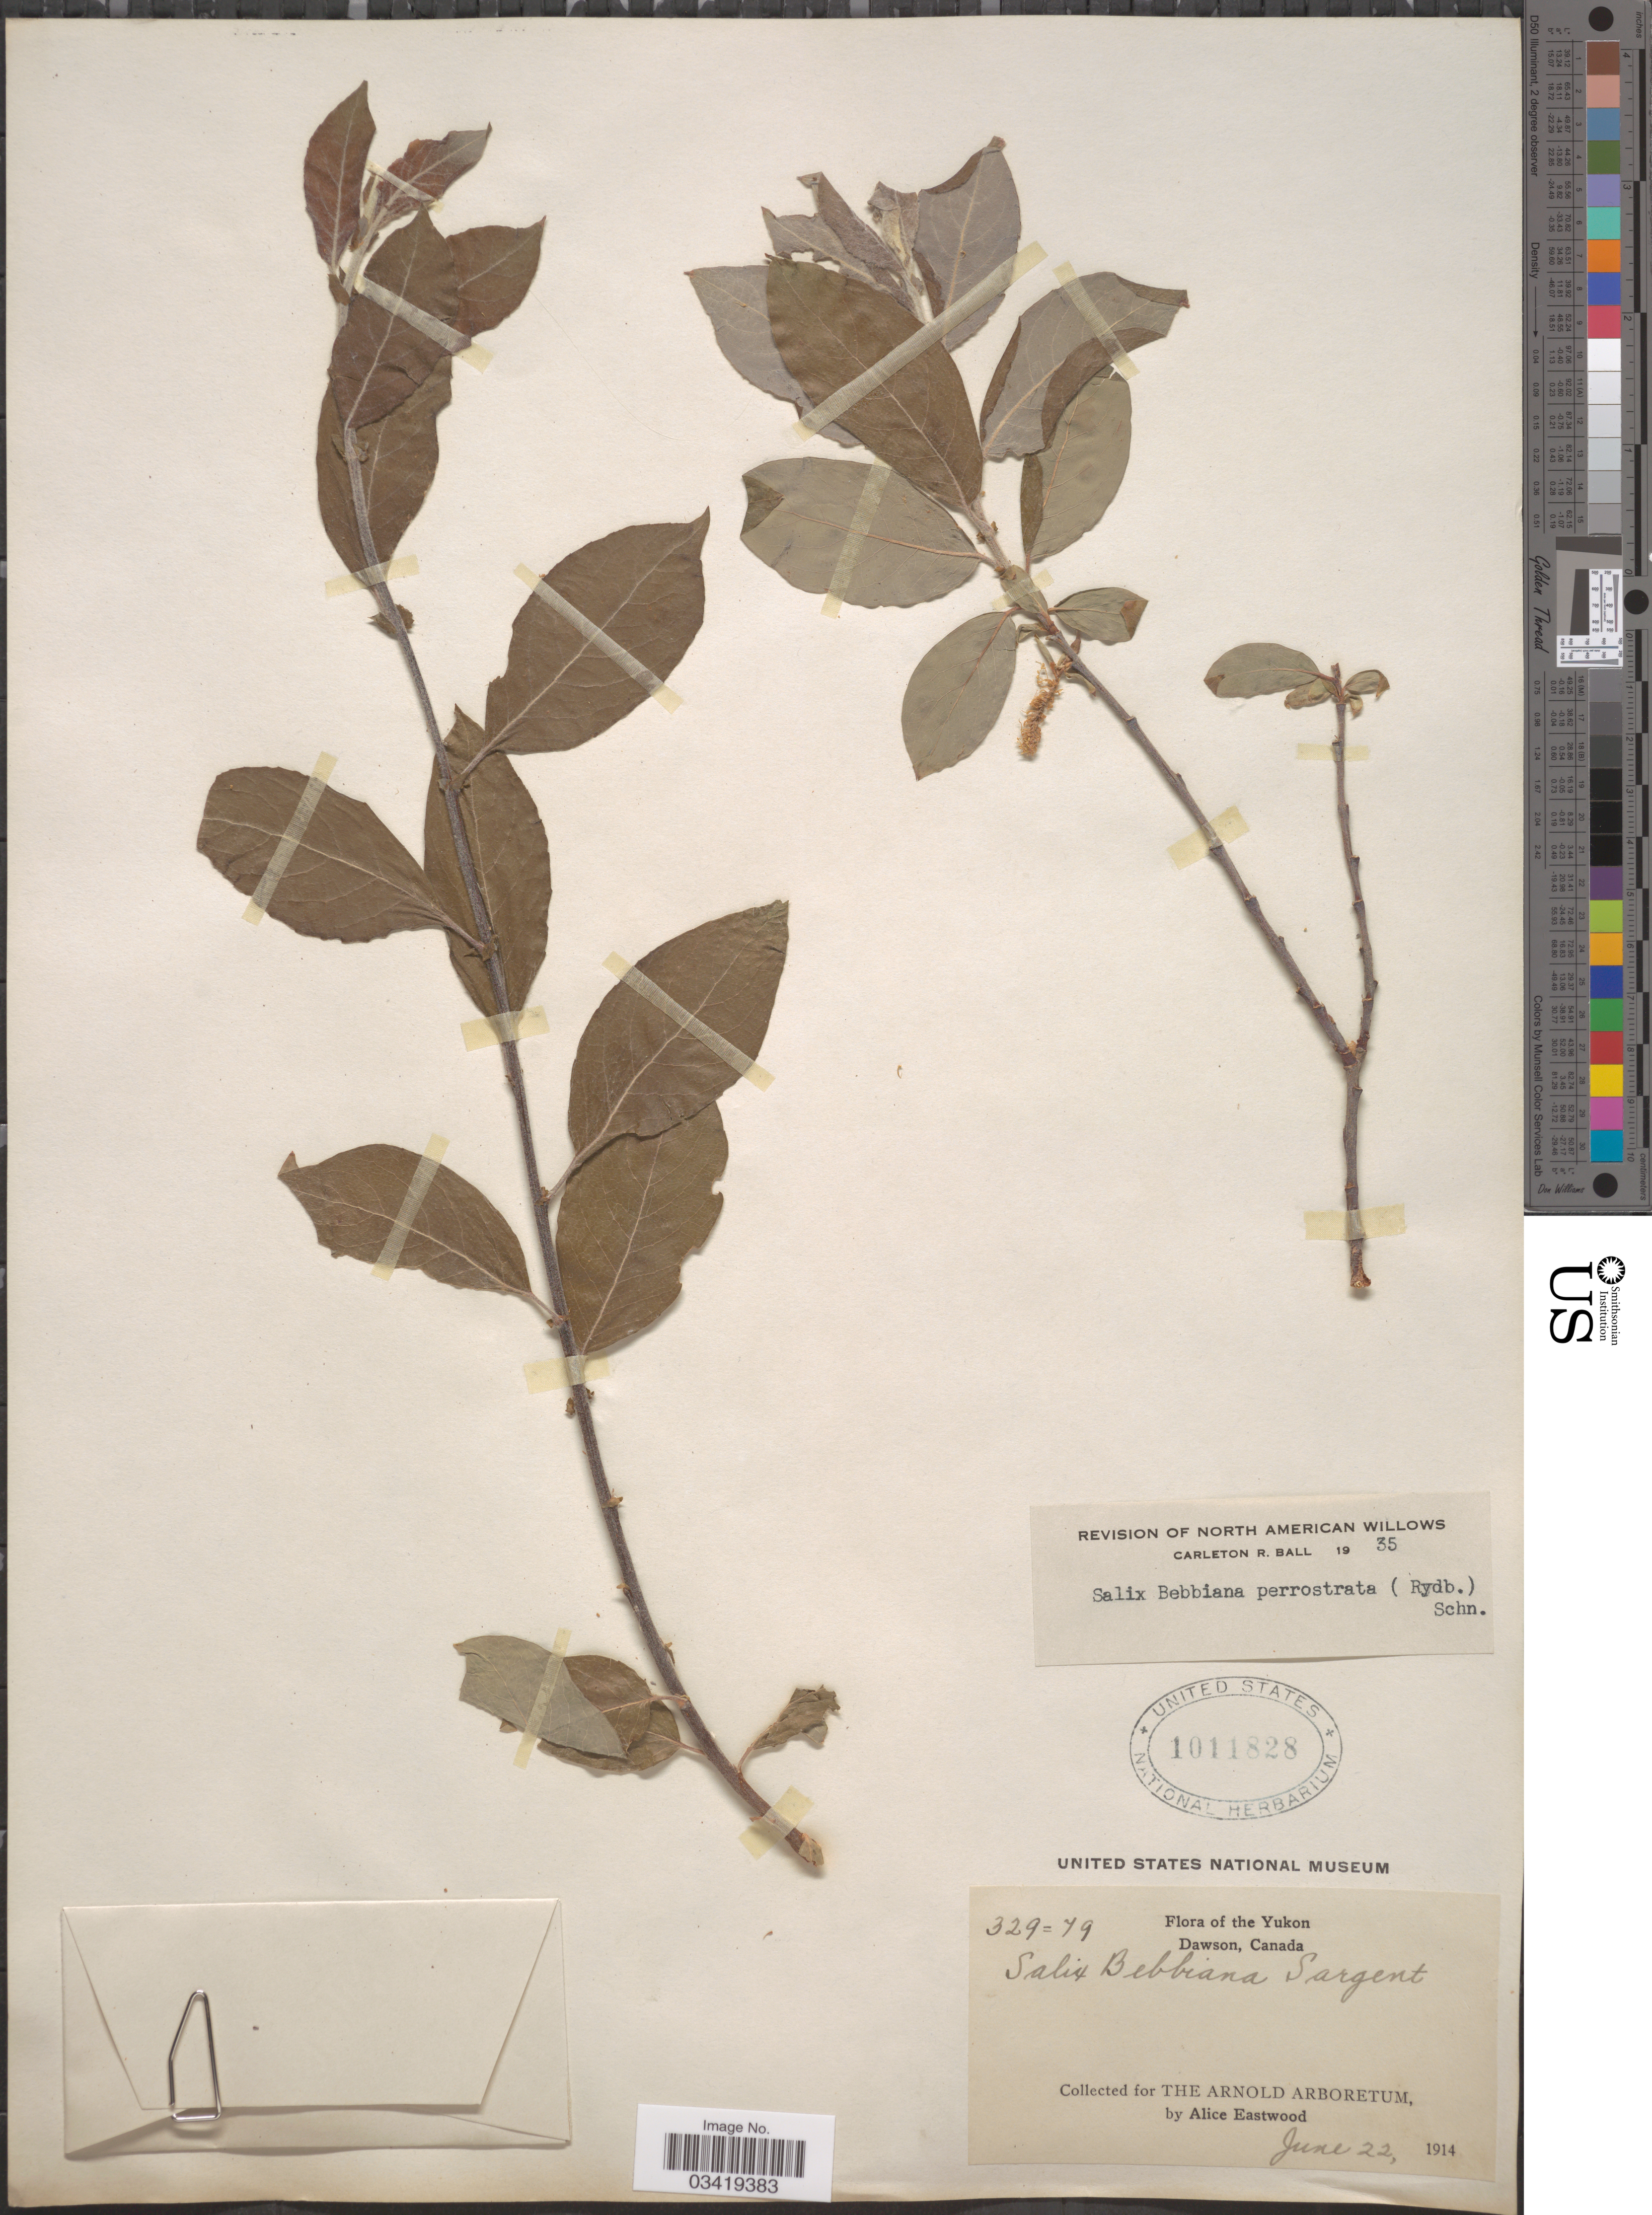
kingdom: Plantae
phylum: Tracheophyta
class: Magnoliopsida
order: Malpighiales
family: Salicaceae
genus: Salix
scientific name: Salix bebbiana var. perrostrata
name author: Sarg.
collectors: A. Eastwood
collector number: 329=79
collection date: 1914-06-22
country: Canada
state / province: Yukon Territory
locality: Yukon, Dawson.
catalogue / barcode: US 1011828